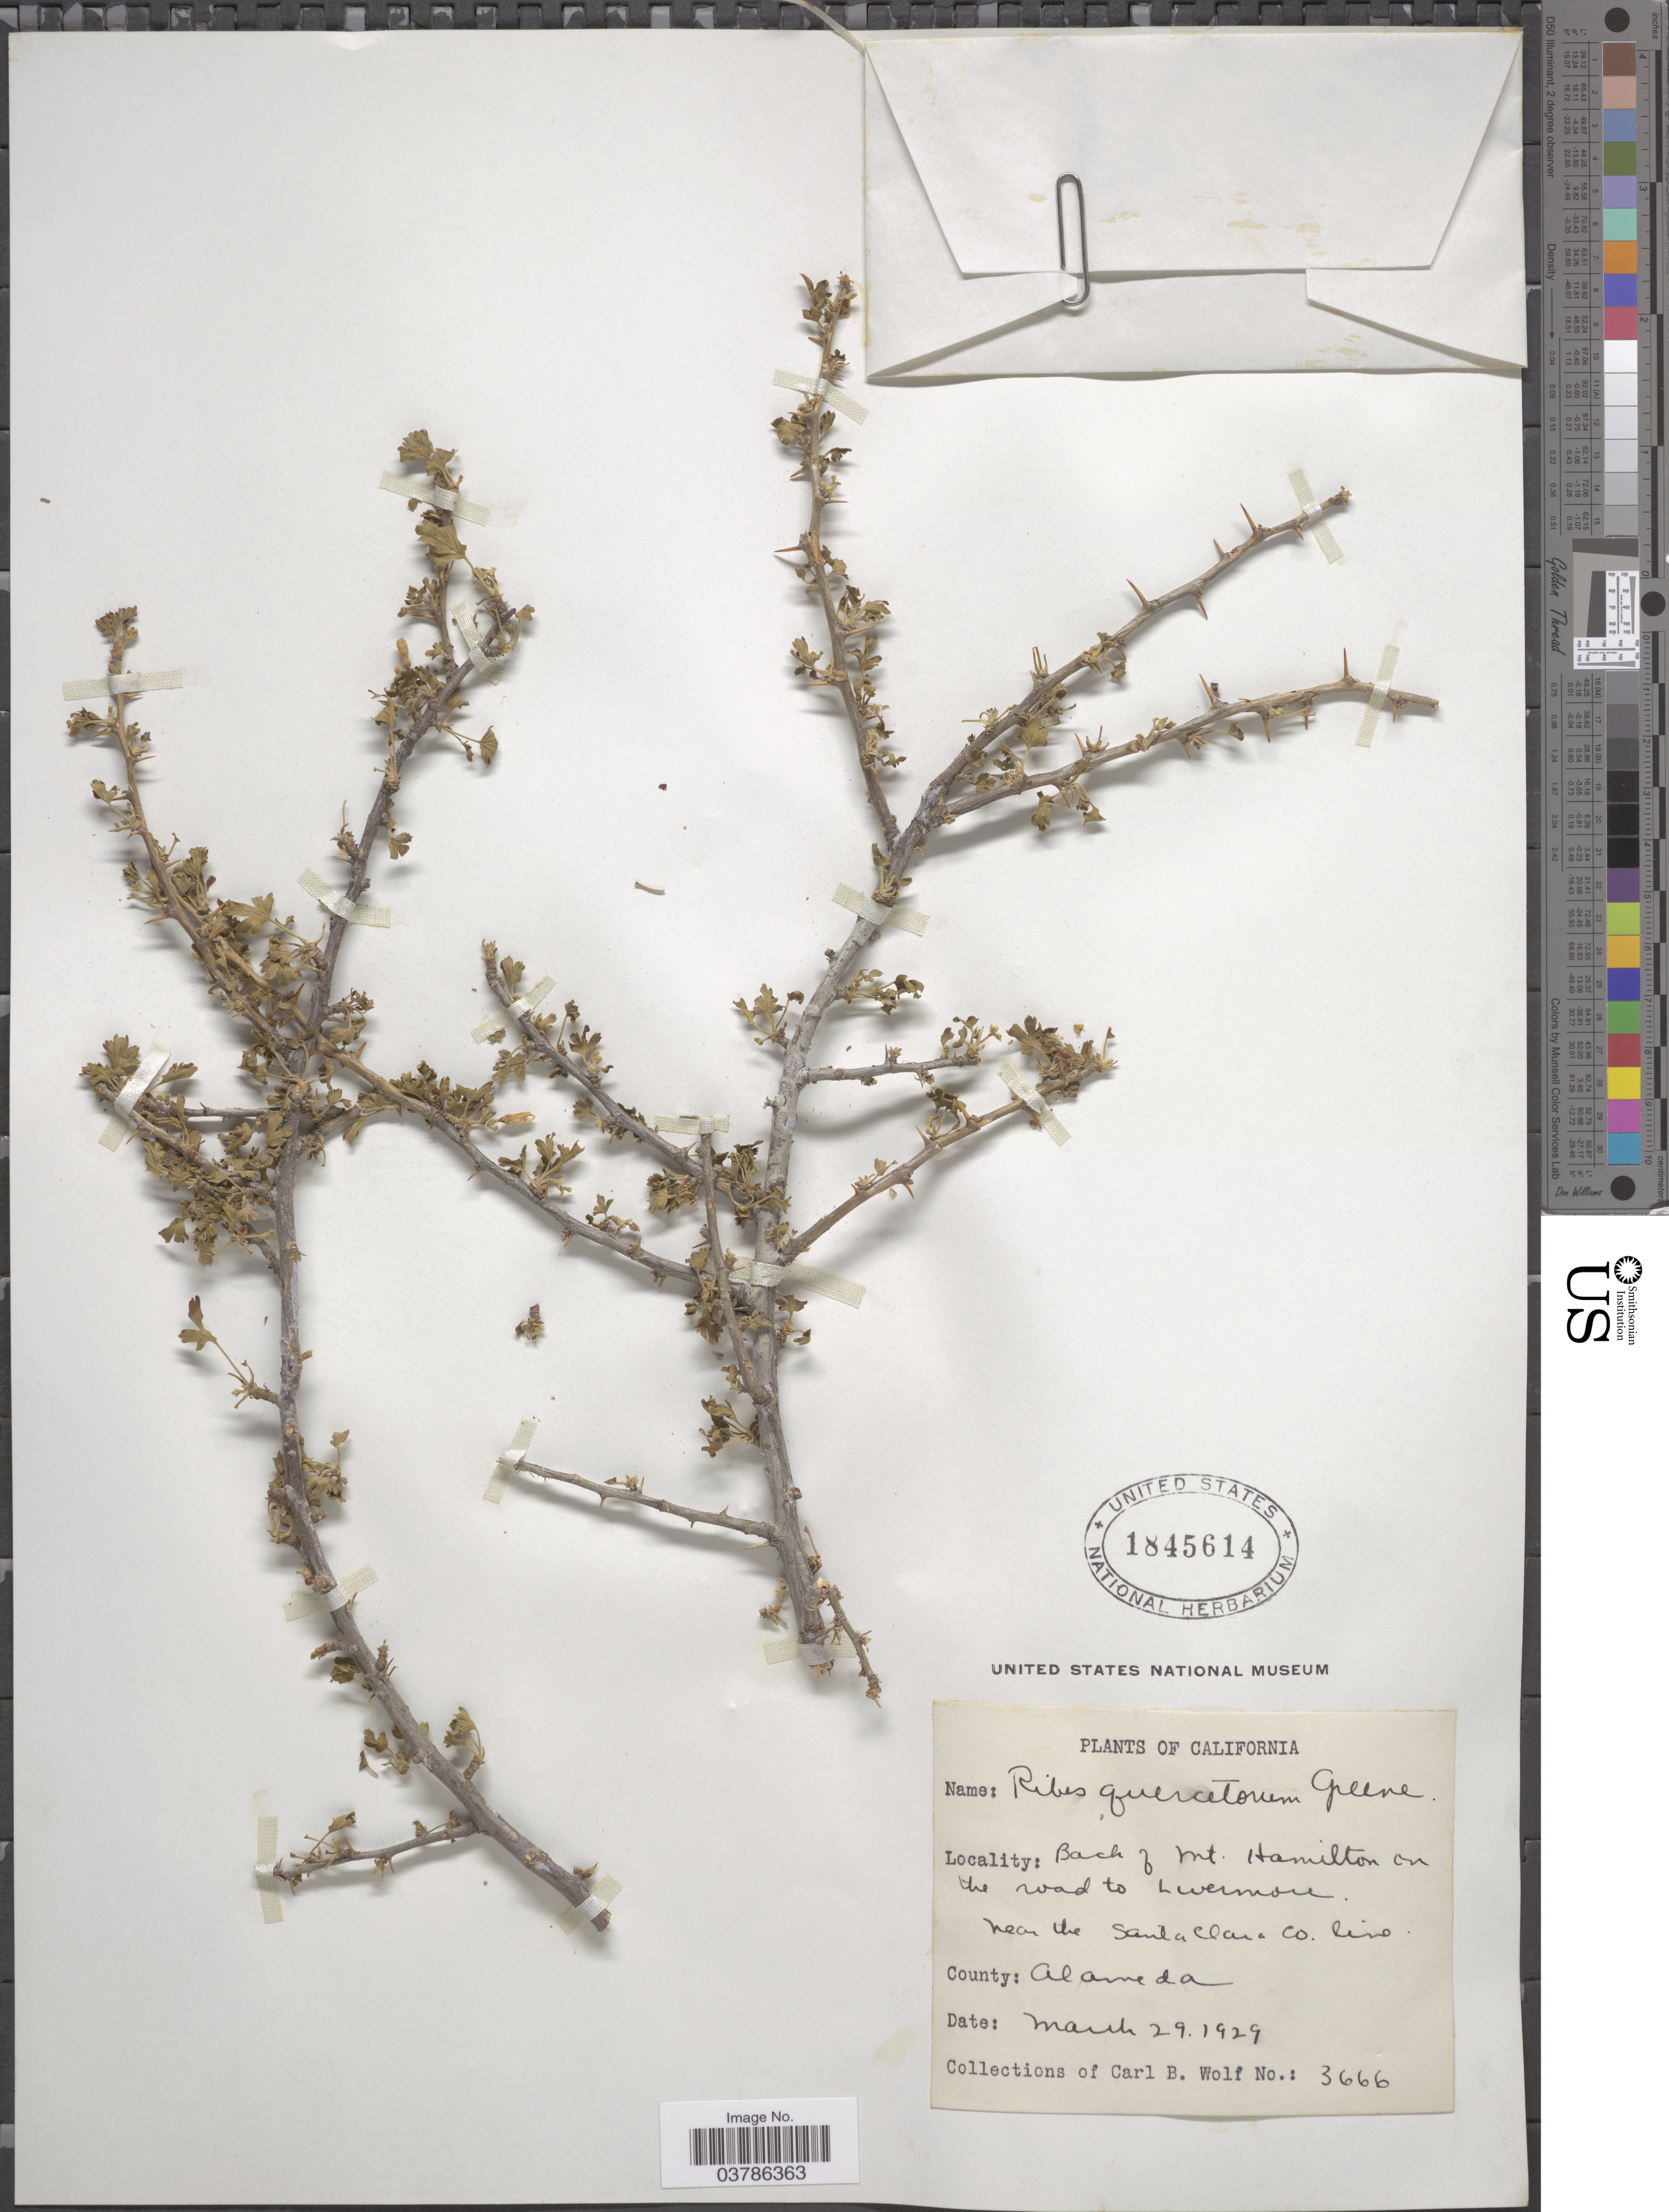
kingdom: Plantae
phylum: Tracheophyta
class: Magnoliopsida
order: Saxifragales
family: Grossulariaceae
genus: Ribes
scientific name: Ribes quercetorum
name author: Greene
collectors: C. B. Wolf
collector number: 3666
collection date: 1929-03-29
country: United States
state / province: California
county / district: Alameda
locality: Back of Mt. Hamilton on the road to Livermore near the Santa Clara Co. line. County Alameda.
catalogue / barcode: US 1845614